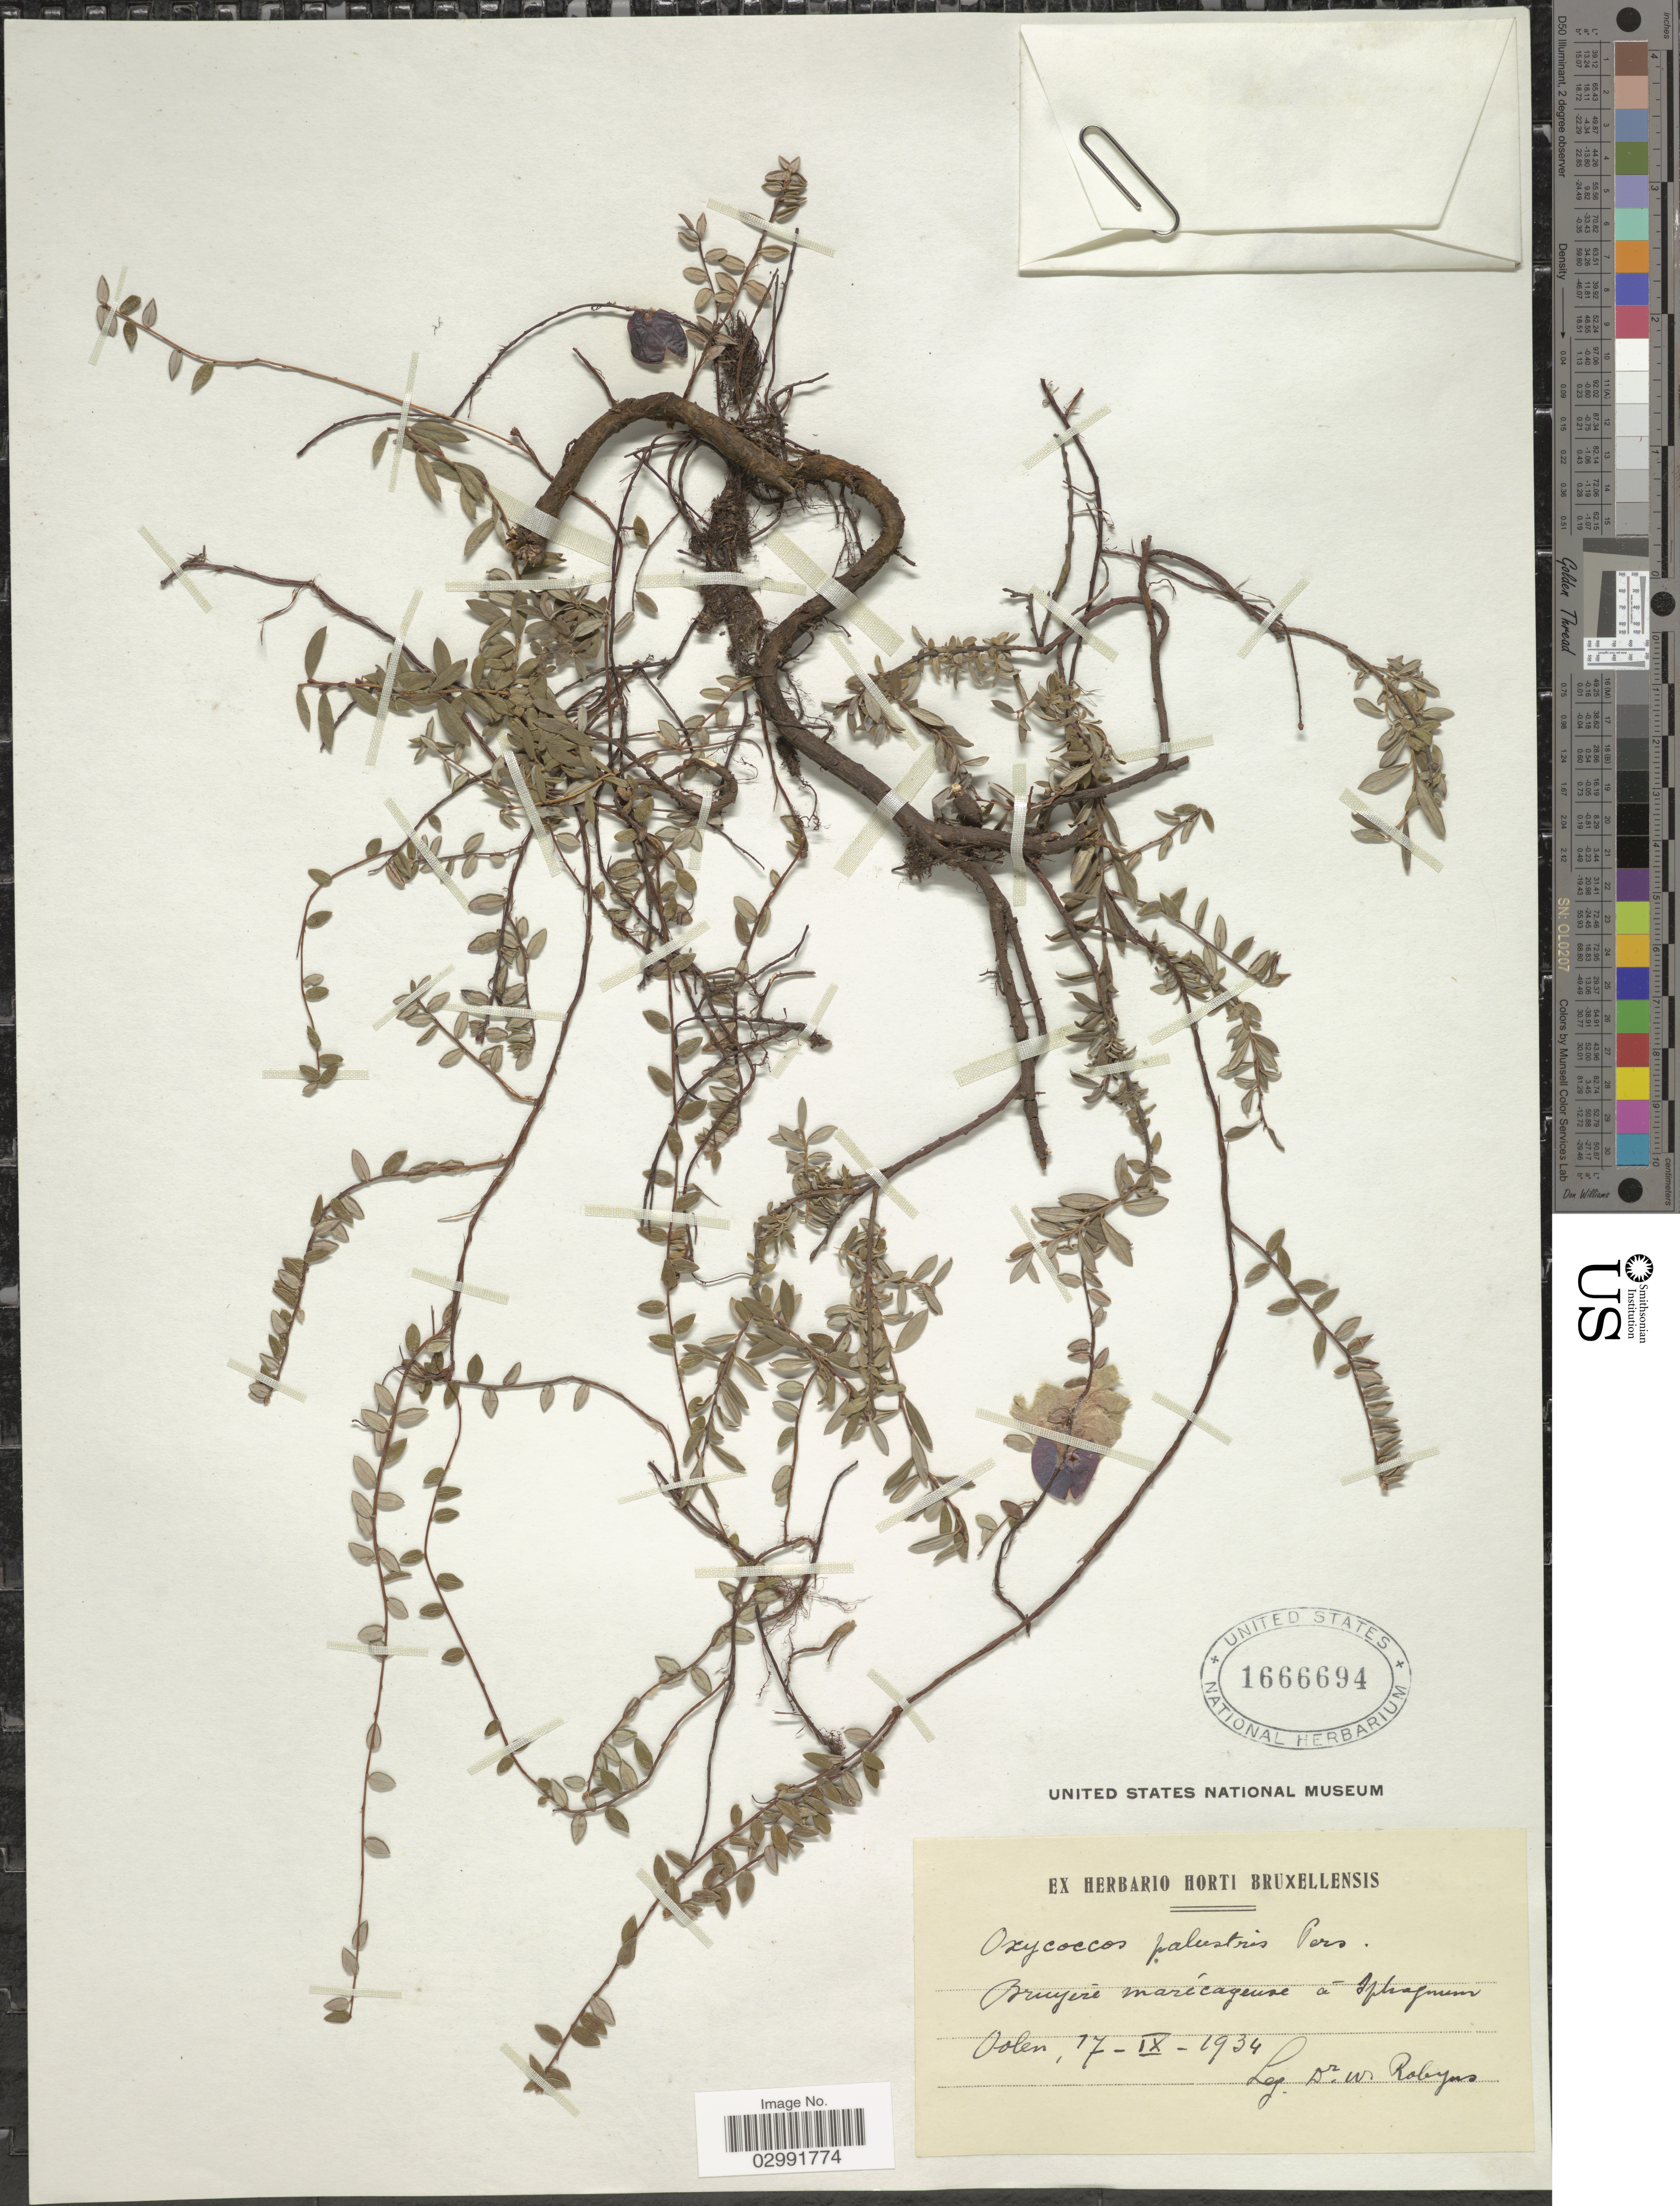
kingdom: Plantae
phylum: Tracheophyta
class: Magnoliopsida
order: Ericales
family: Ericaceae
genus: Vaccinium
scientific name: Vaccinium oxycoccos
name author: L.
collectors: W. Robyns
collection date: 1934-09-17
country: Belgium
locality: Bruyeré marécageuse á sphagnum Oolen.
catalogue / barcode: US 1666694